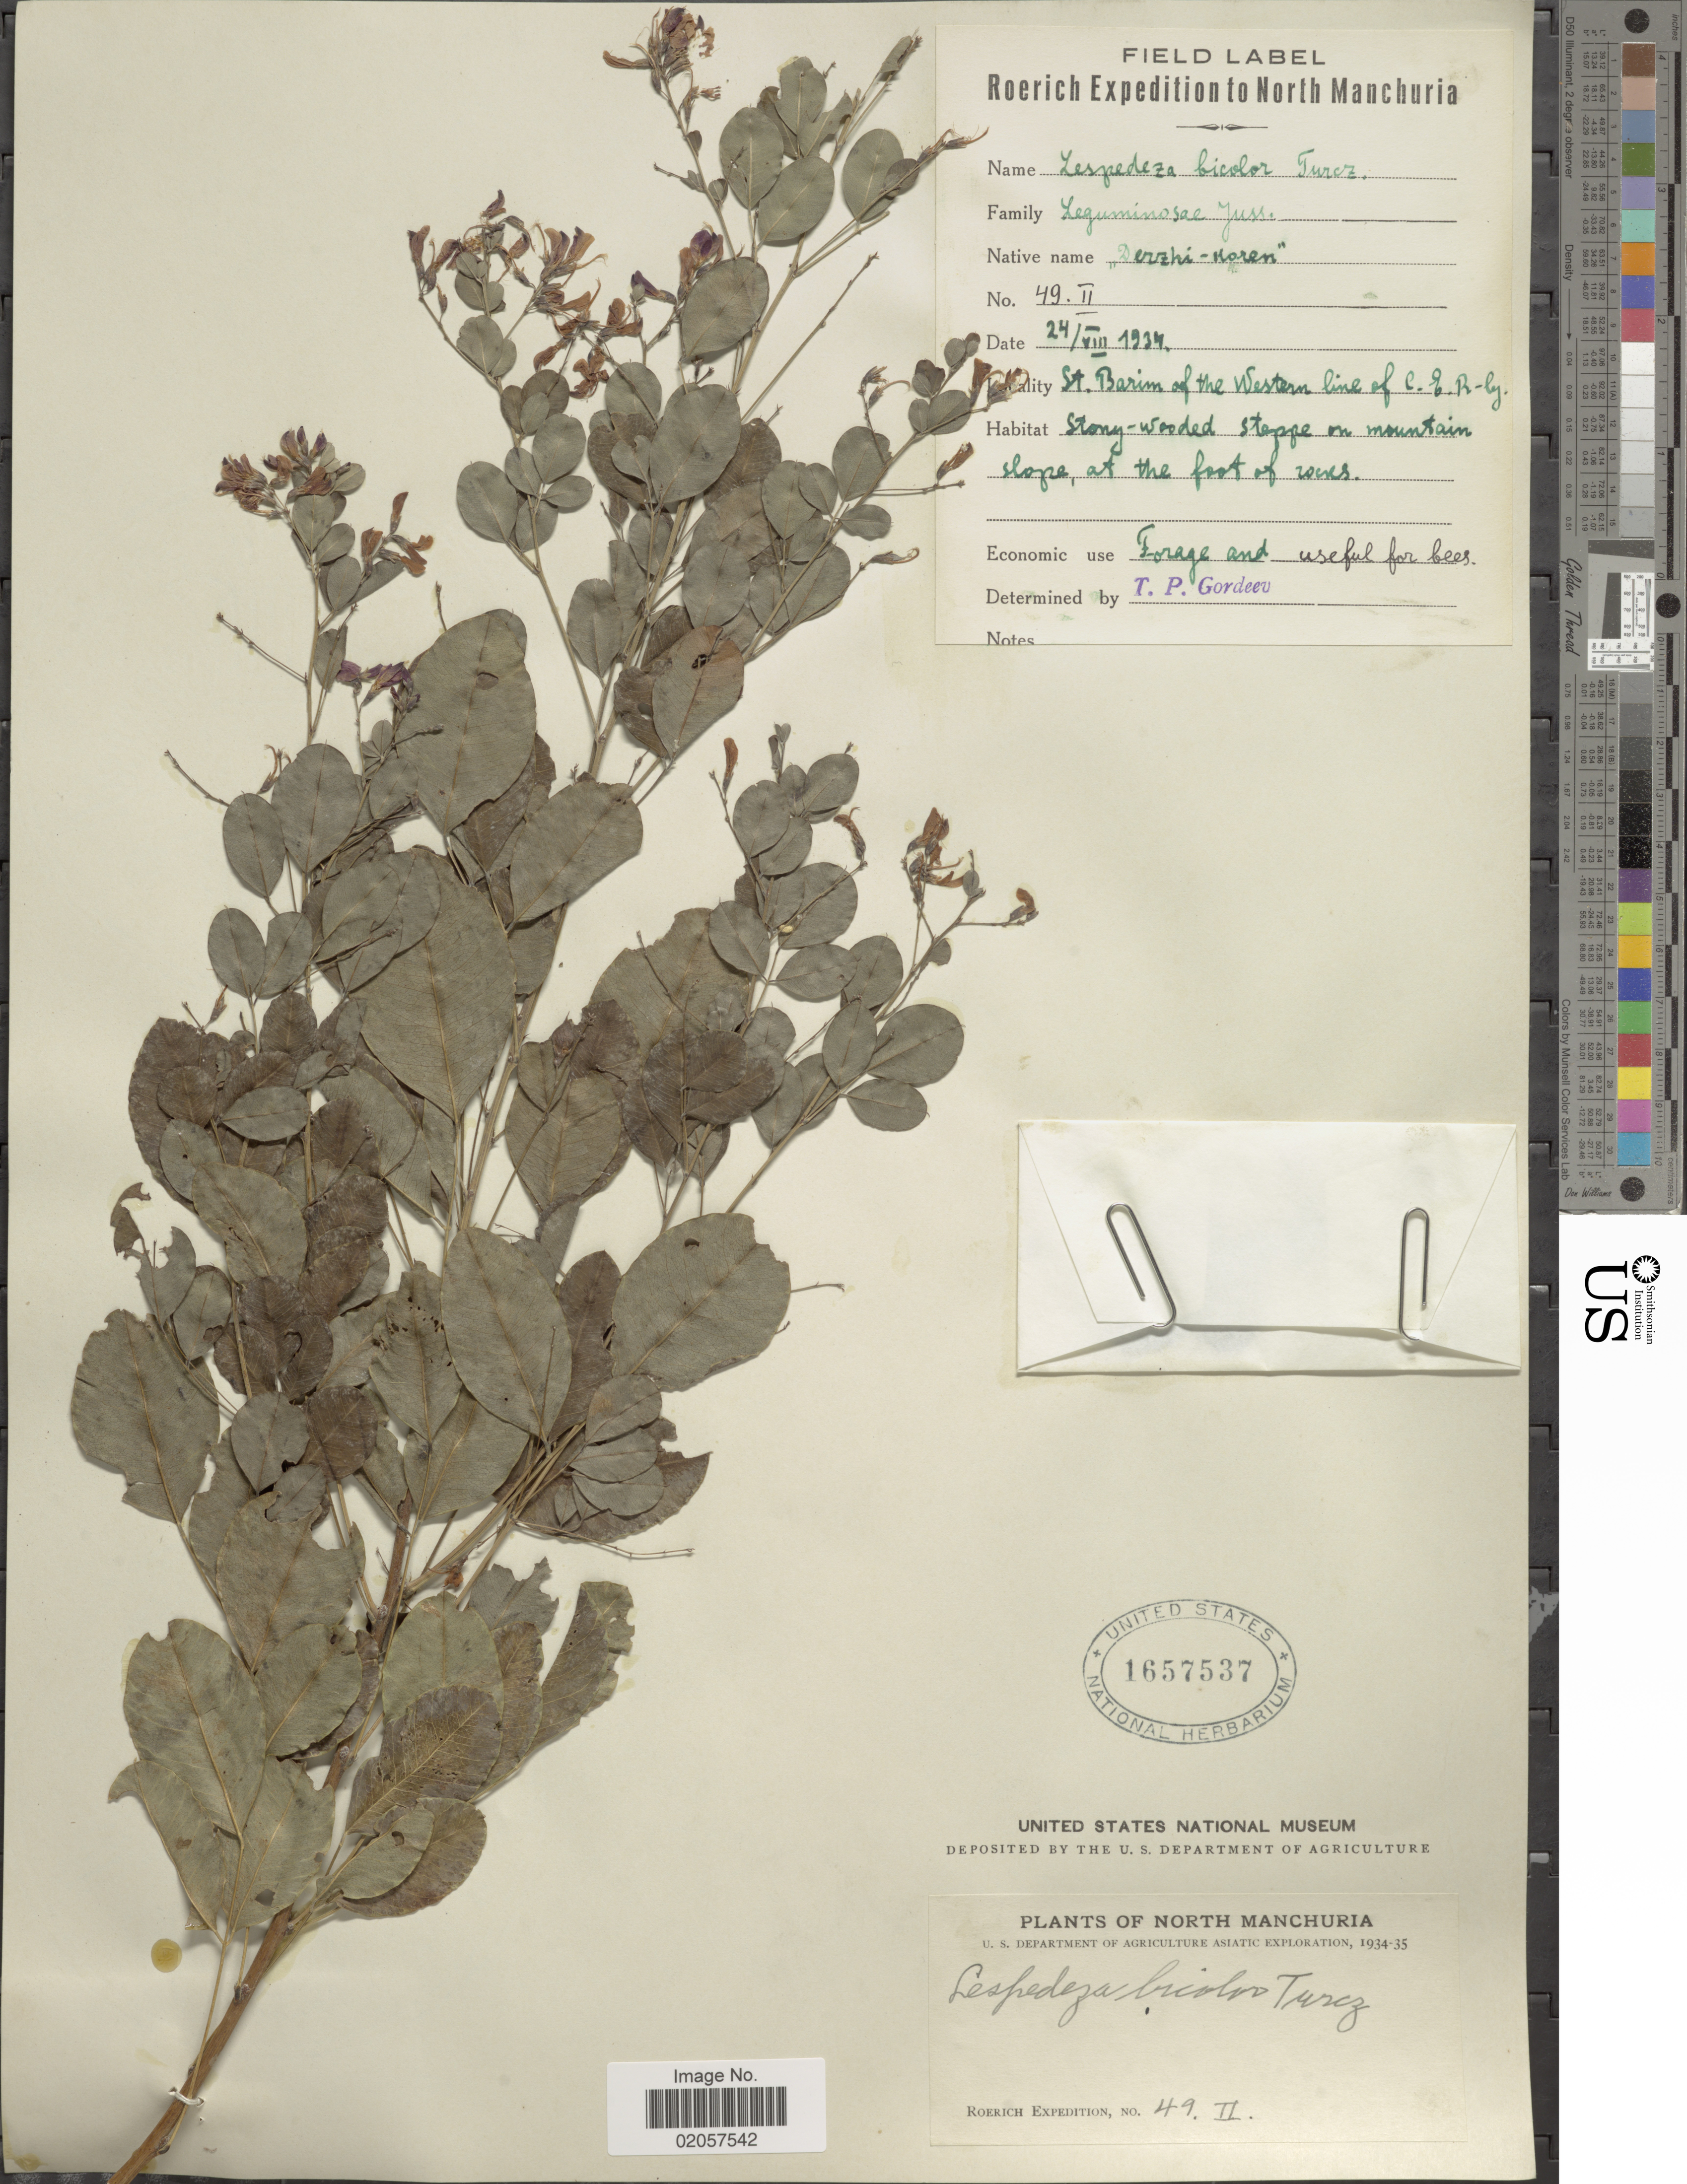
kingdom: Plantae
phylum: Tracheophyta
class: Magnoliopsida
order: Fabales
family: Fabaceae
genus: Lespedeza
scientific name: Lespedeza bicolor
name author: Turcz.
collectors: Roerich Expedition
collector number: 49II*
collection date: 1934-08-24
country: China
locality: North Manchuria. St. Barim of the Western line of C.E. R-ly.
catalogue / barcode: US 1657537